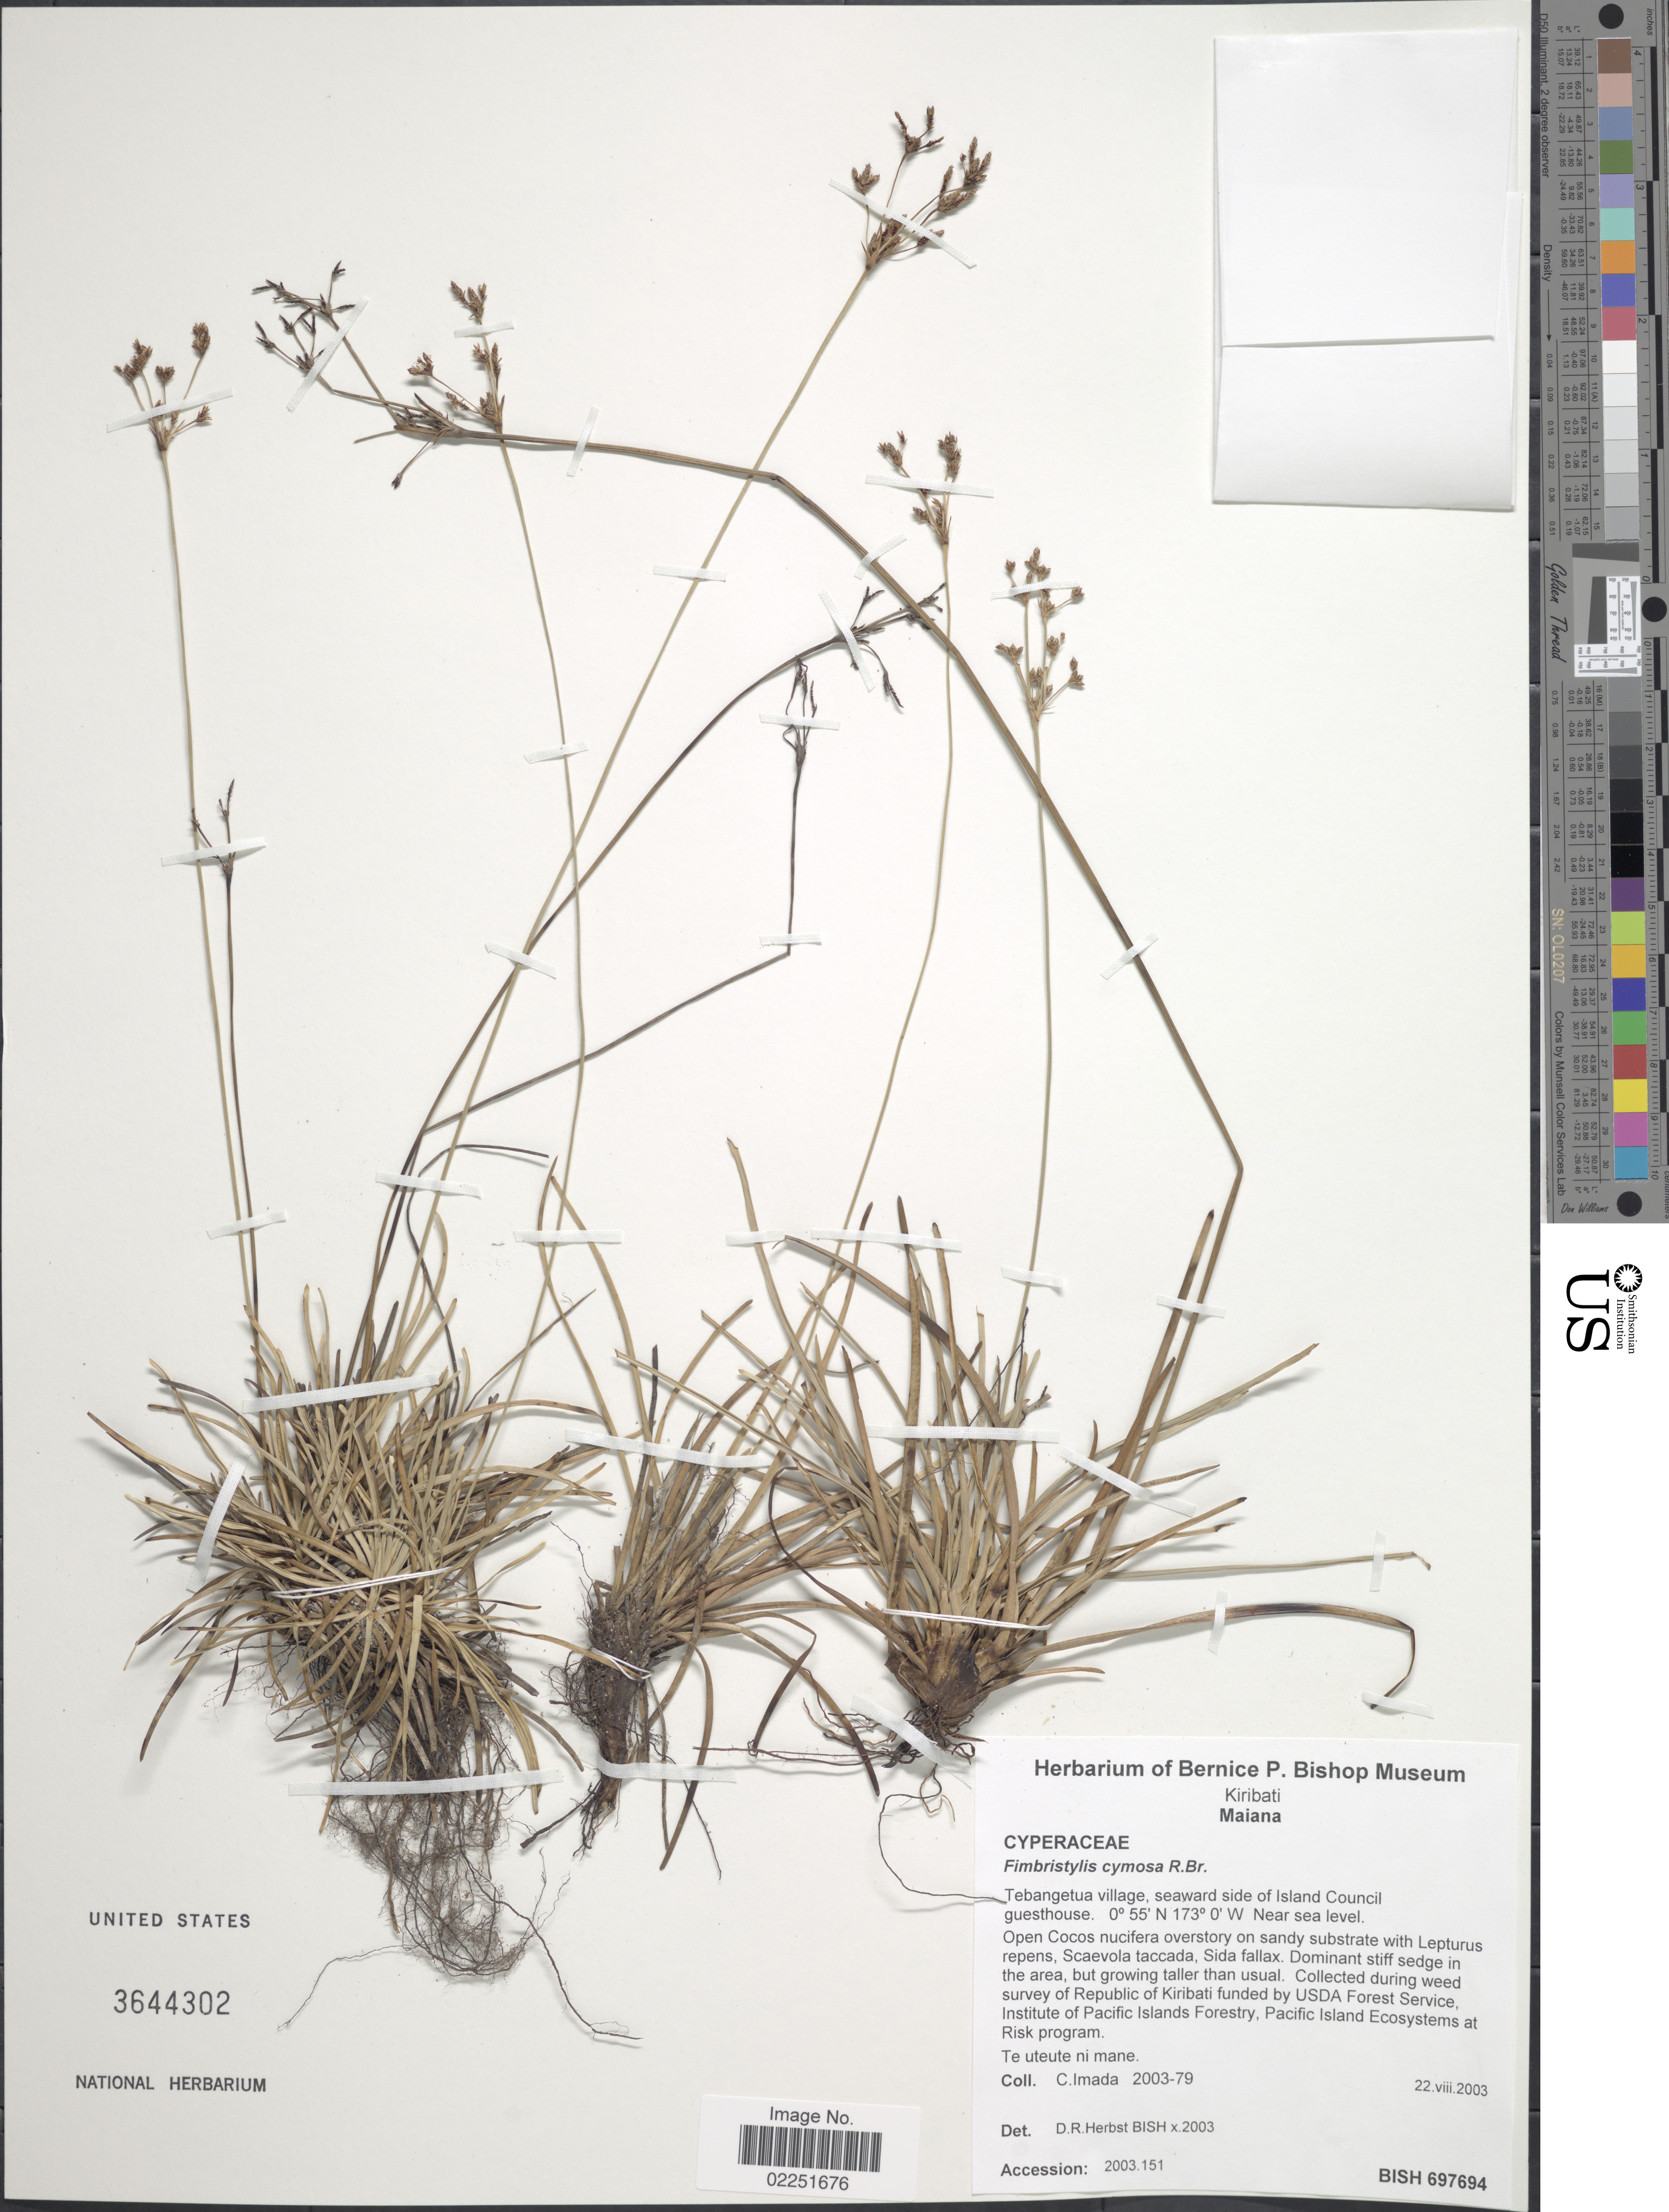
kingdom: Plantae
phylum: Tracheophyta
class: Liliopsida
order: Poales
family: Cyperaceae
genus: Fimbristylis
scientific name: Fimbristylis cymosa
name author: R. Br.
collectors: C. Imada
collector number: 2003-79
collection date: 2003-08-22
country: Kiribati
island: Maiana Atoll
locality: Maiana. Tebangetua village, seaward side of Island Council guesthouse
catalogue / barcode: US 3644302